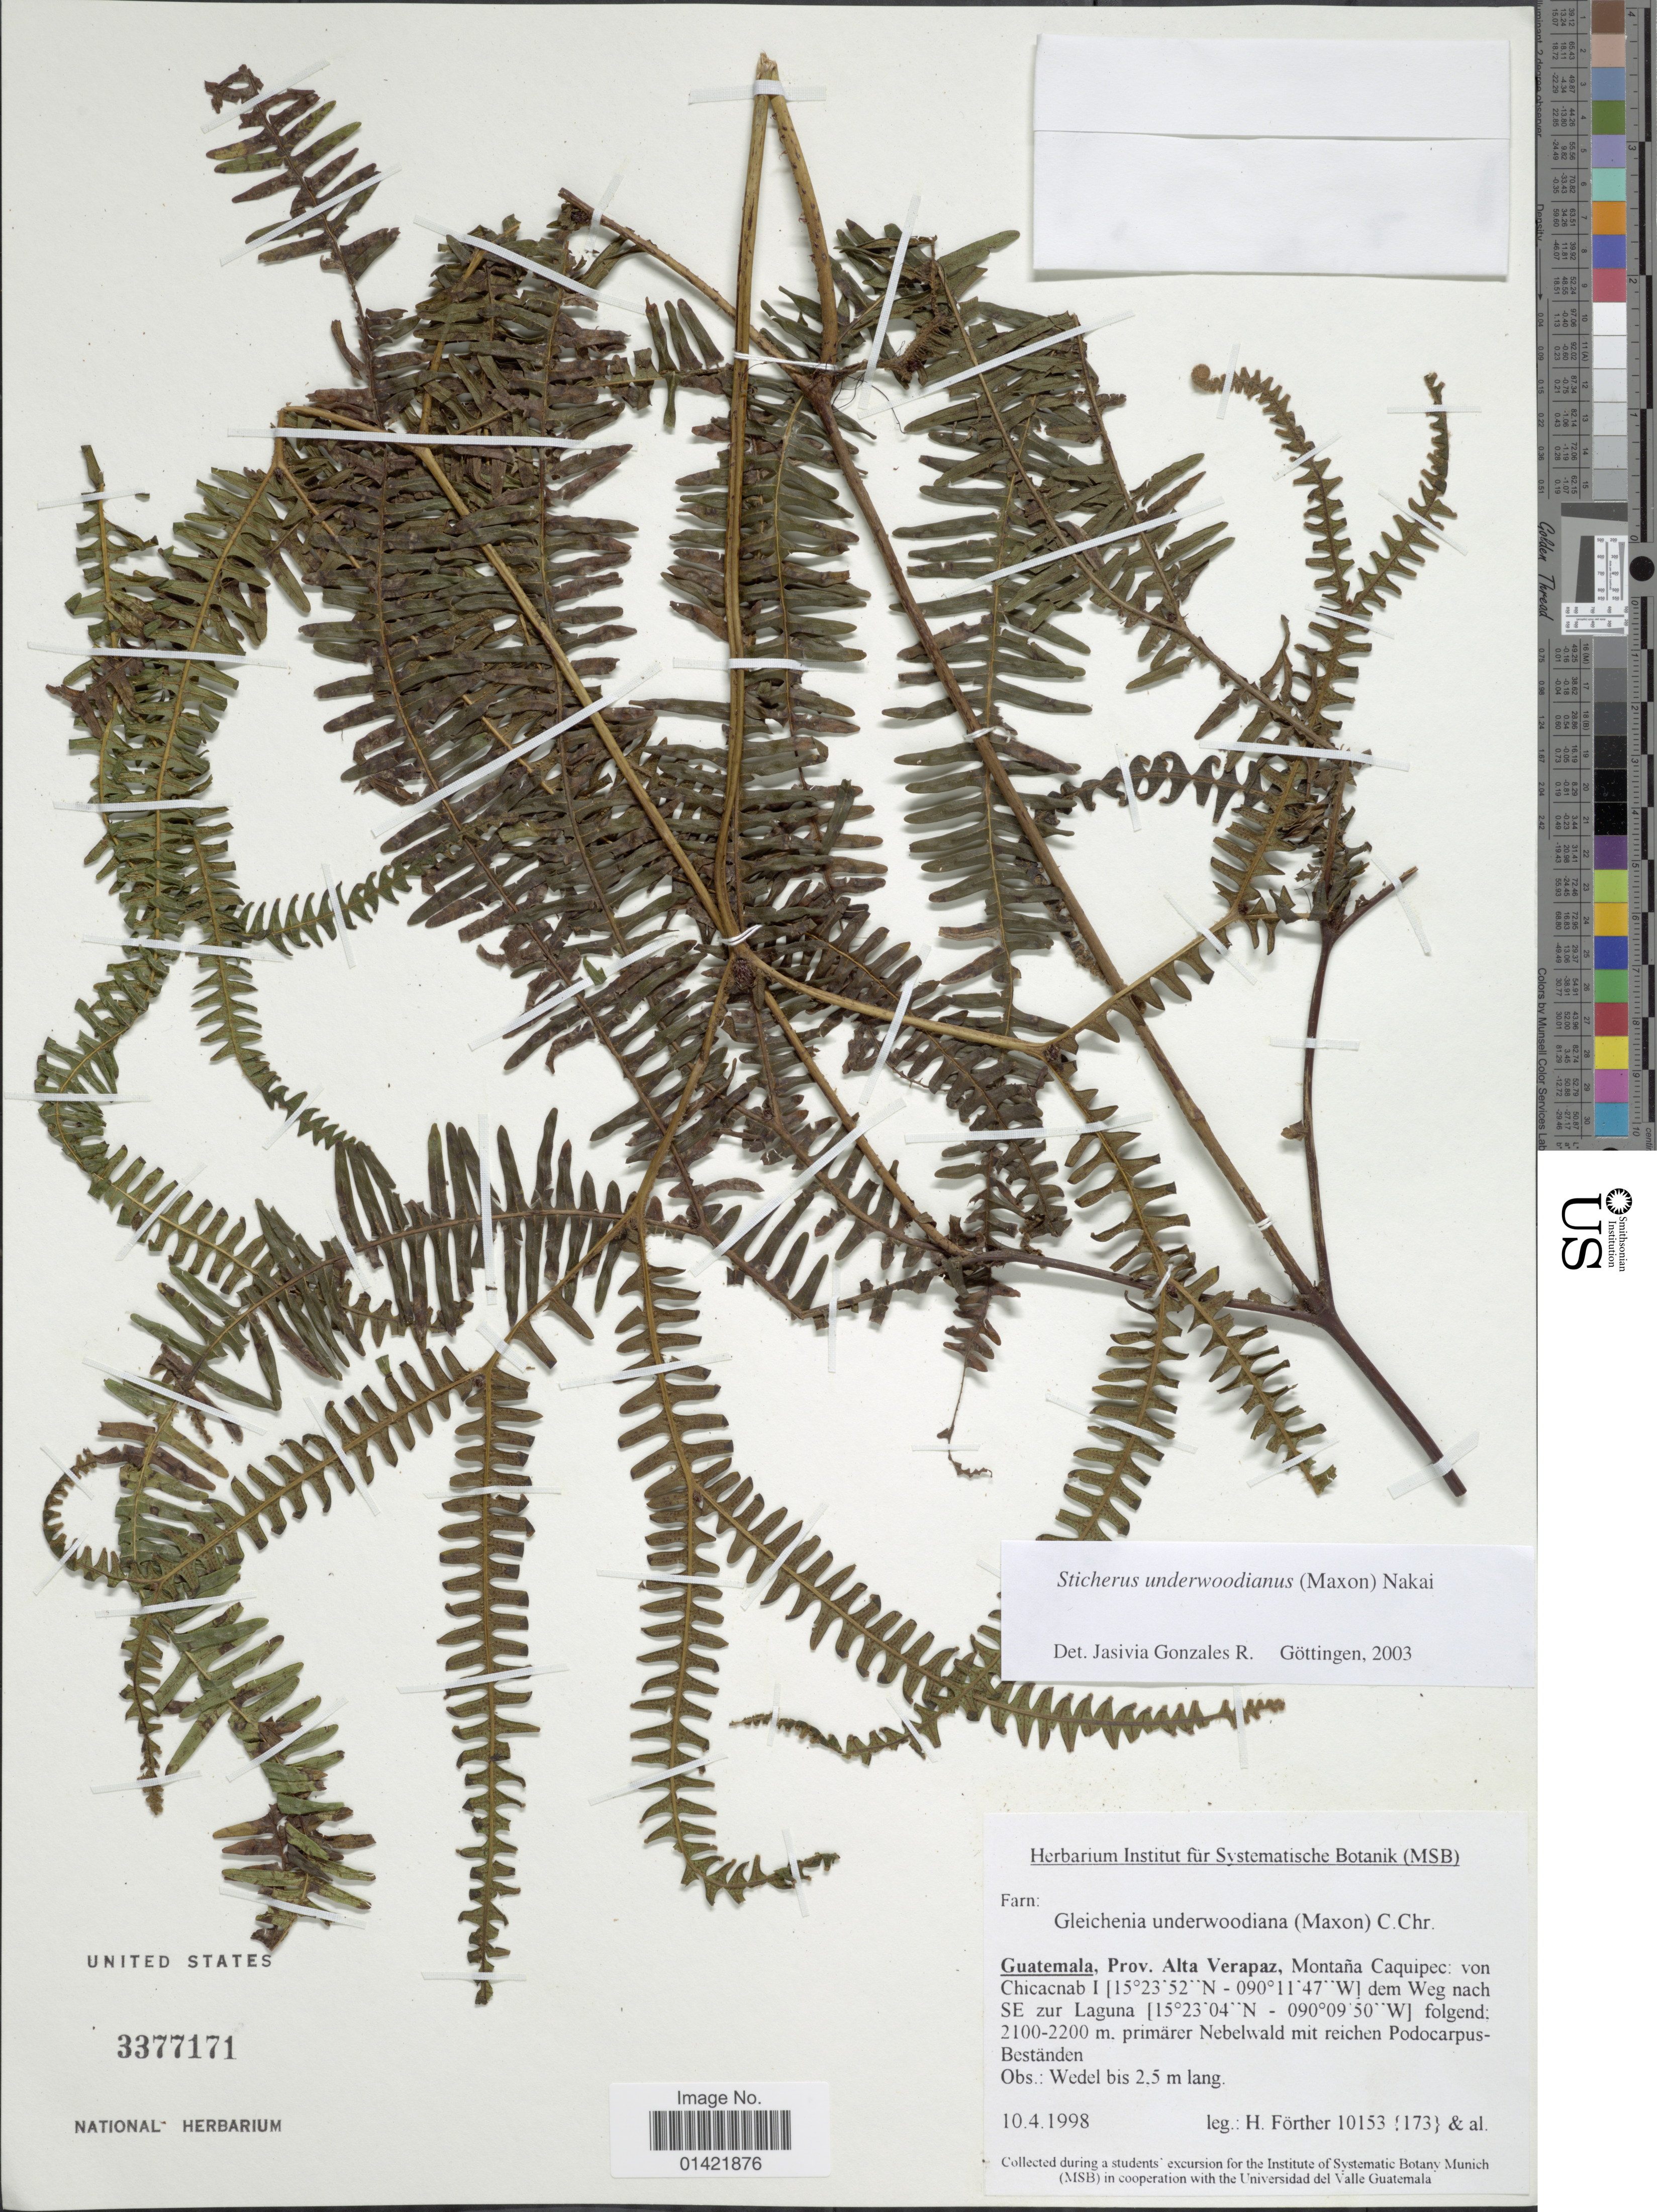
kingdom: Plantae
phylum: Tracheophyta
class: Polypodiopsida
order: Gleicheniales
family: Gleicheniaceae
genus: Sticherus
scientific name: Sticherus underwoodianus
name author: (Maxon) Nakai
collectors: H. Förther & et al.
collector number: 10153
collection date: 1998-04-10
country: Guatemala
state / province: Alta Verapaz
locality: Prov. Alta Verapaz, Montana Caquipec: von Chicacnab dem Weg nach SE zur Laguna.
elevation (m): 2100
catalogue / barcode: US 3377171